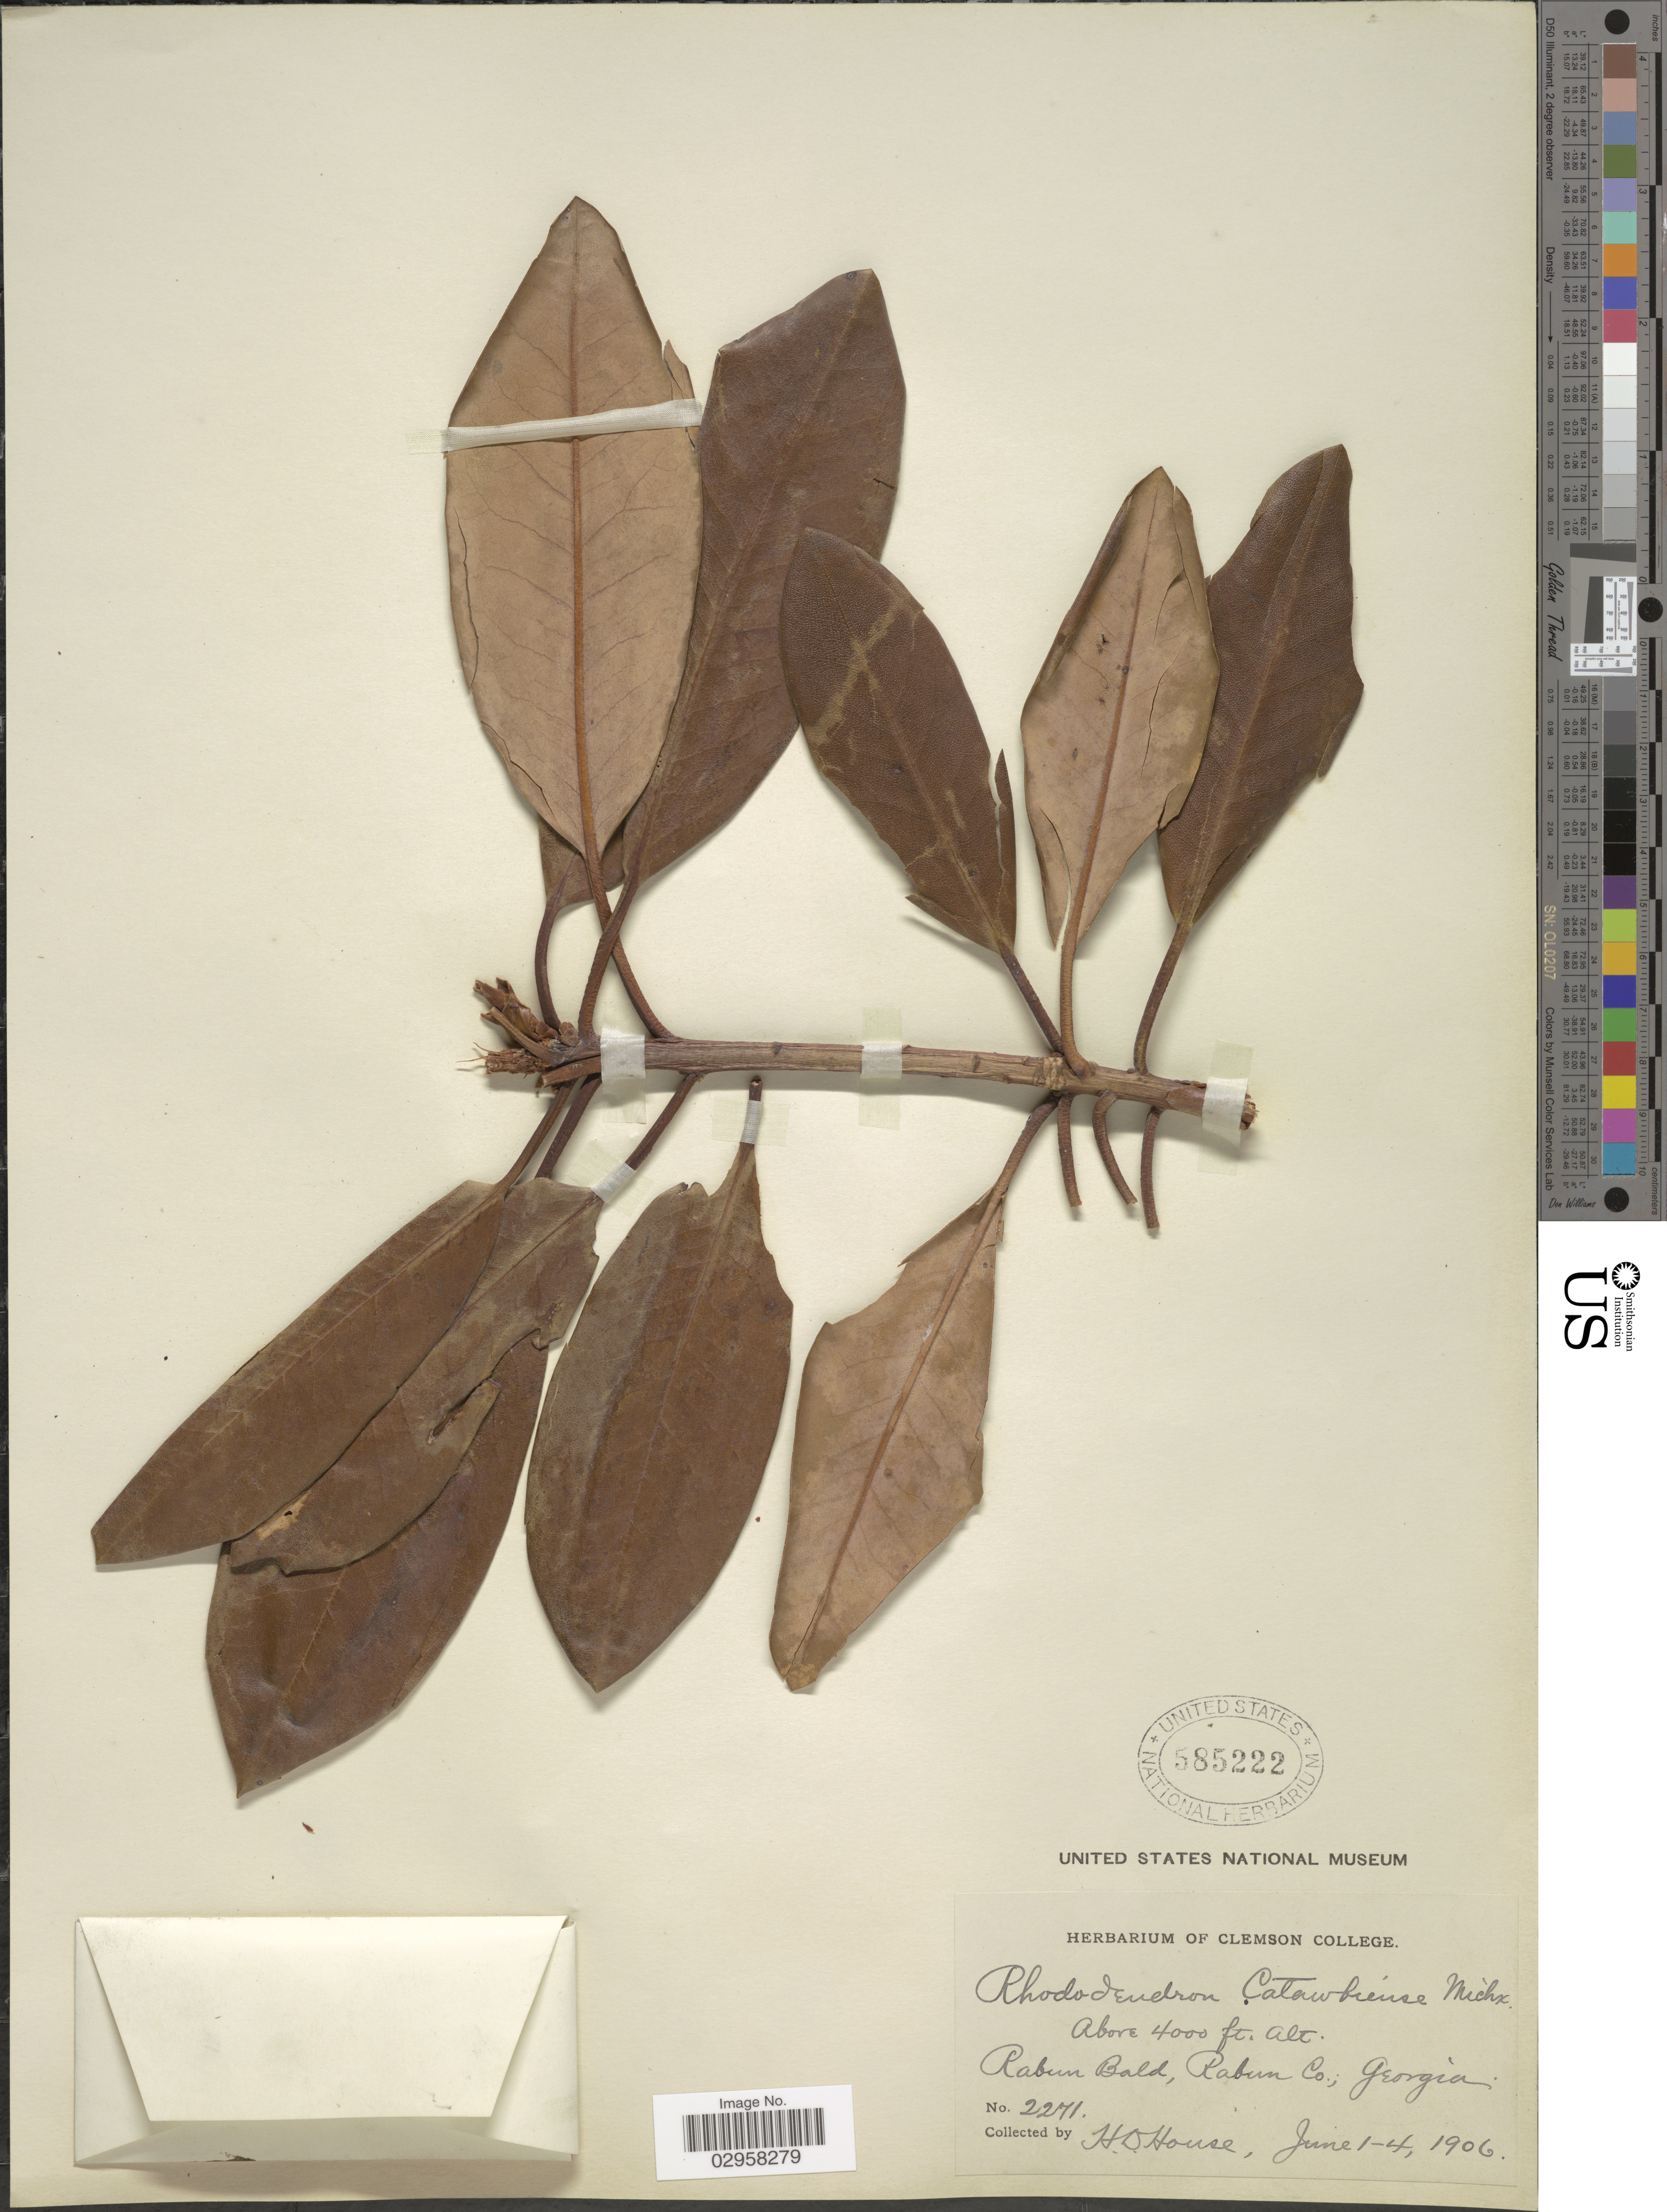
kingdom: Plantae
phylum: Tracheophyta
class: Magnoliopsida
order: Ericales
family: Ericaceae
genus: Rhododendron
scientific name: Rhododendron catawbiense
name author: Michx.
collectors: H. D. House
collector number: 2271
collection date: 1906-06-01/1906-06-04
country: United States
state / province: Georgia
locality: Rabun Bald, Rabun Co.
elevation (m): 1219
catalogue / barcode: US 585222